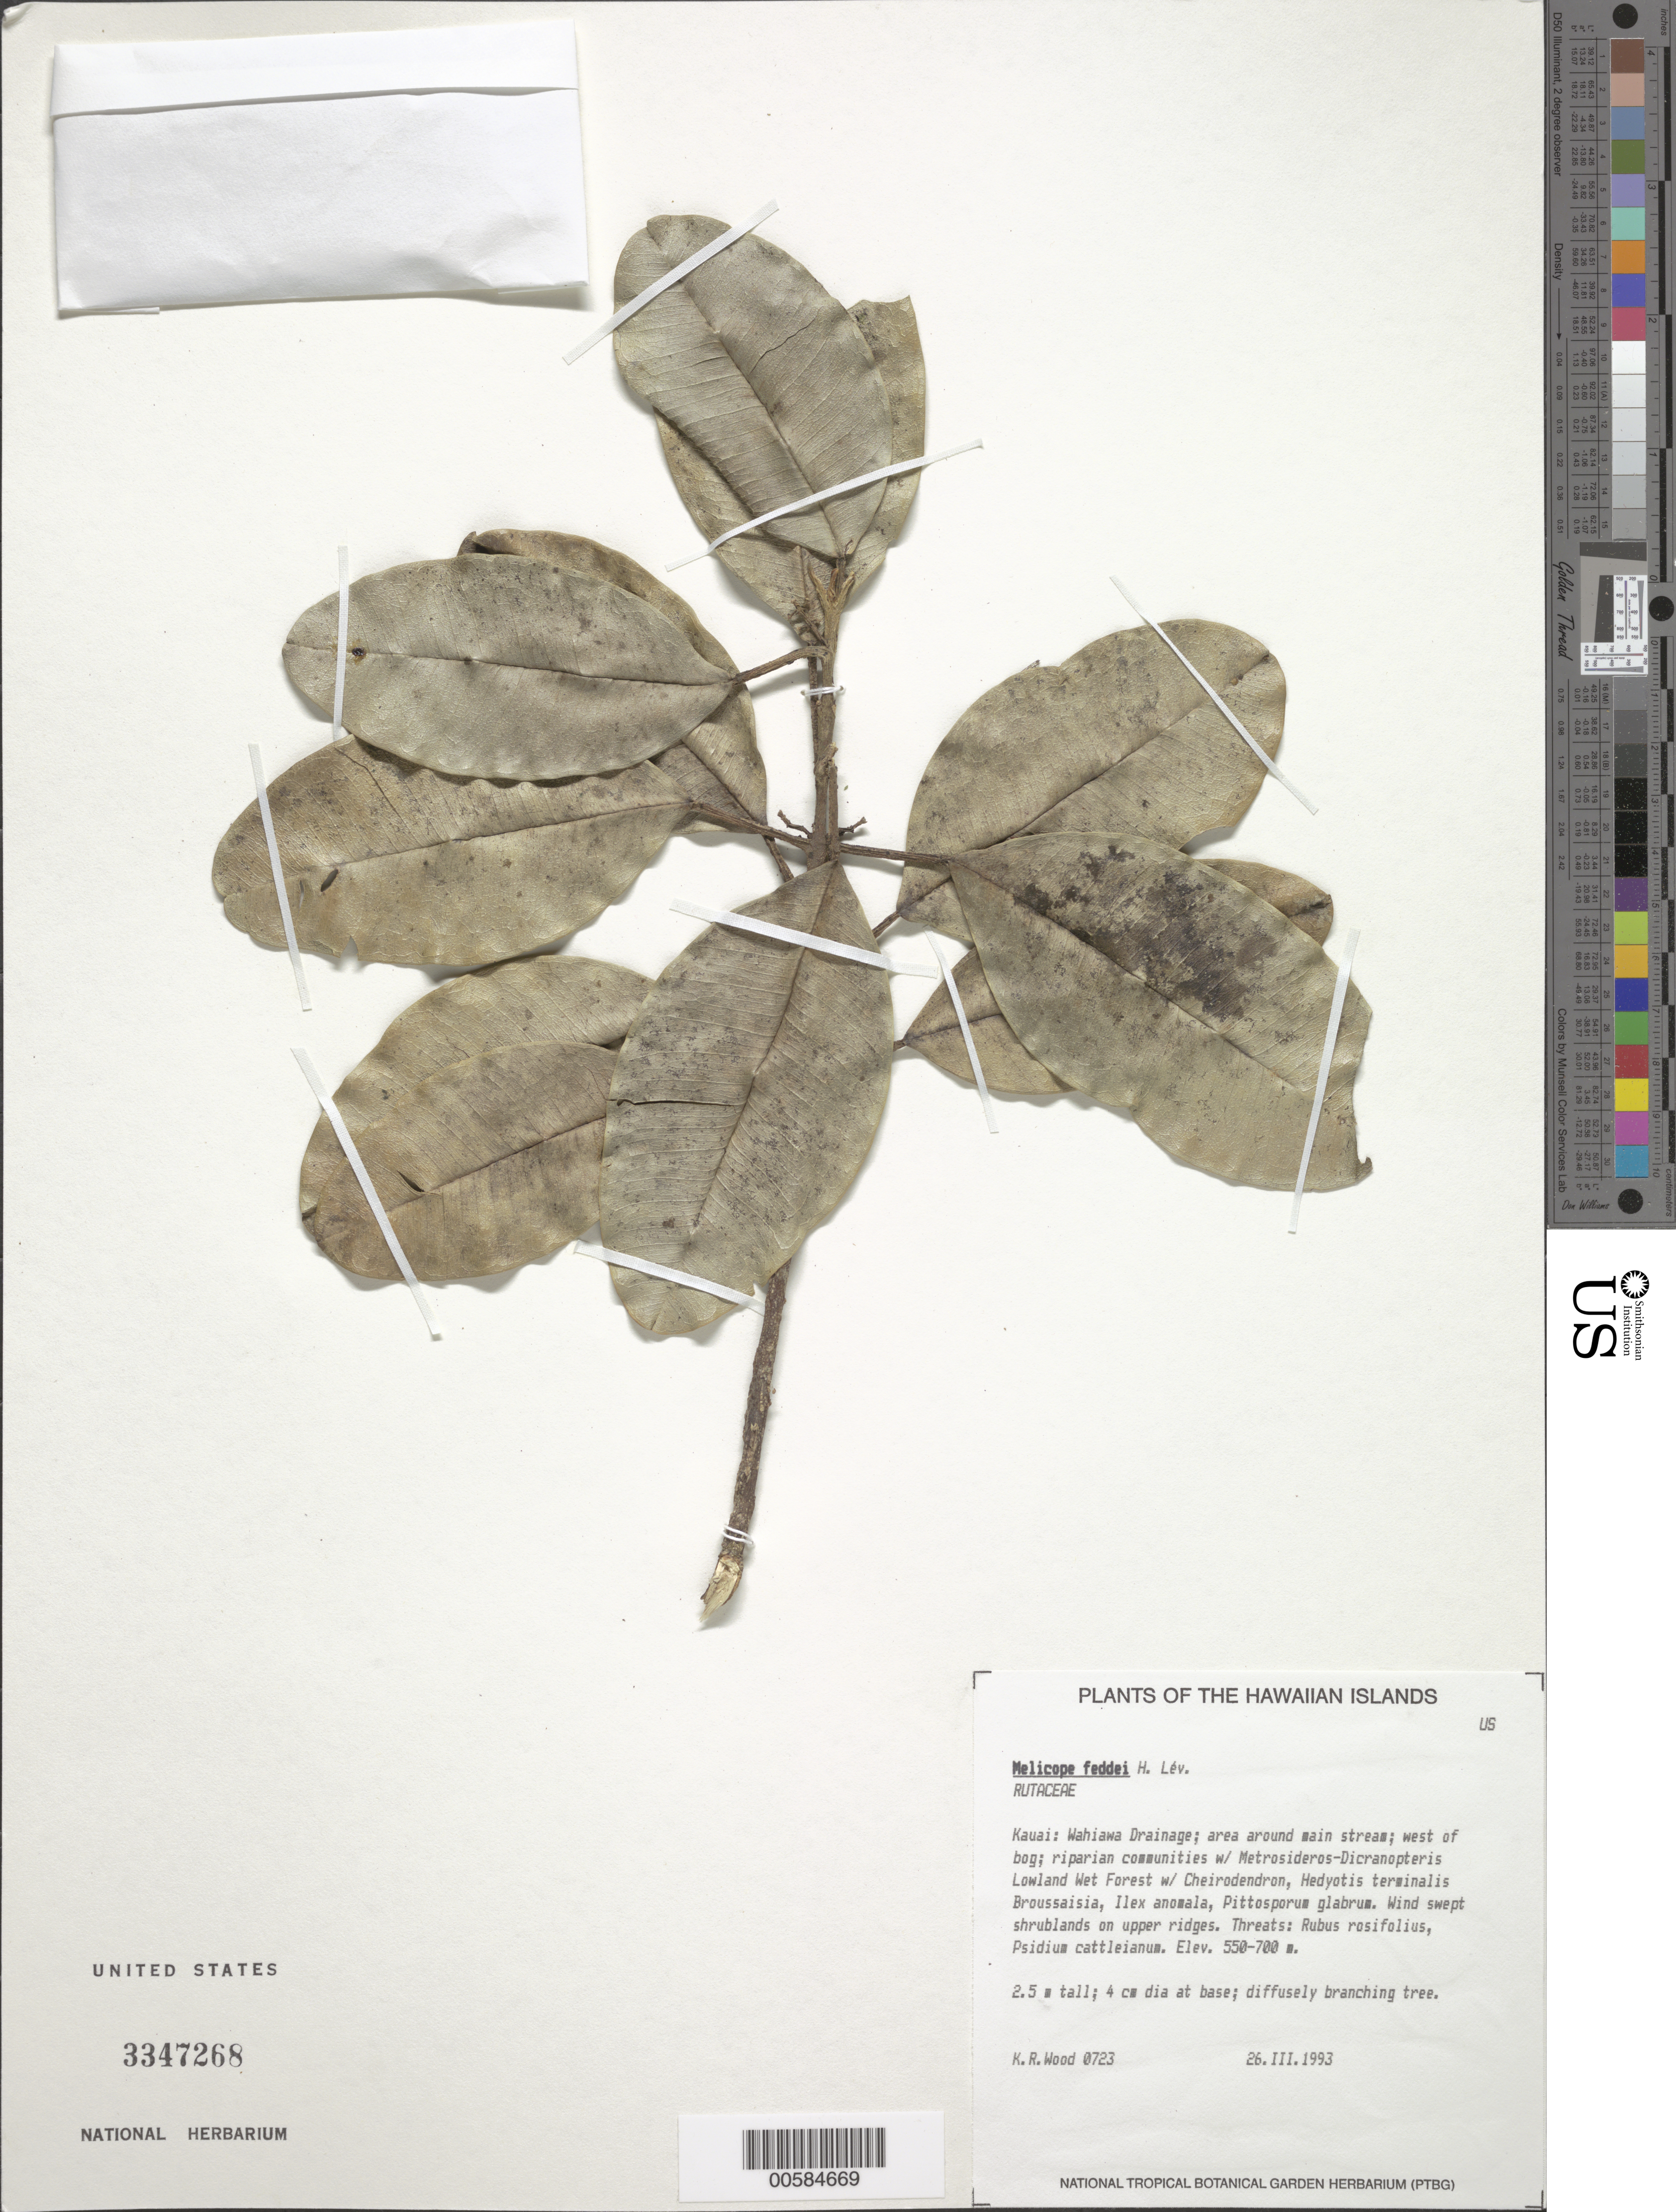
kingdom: Plantae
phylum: Tracheophyta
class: Magnoliopsida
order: Sapindales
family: Rutaceae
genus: Melicope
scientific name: Melicope feddei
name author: (H. Lév.) T.G. Hartley & B.C. Stone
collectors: K. R. Wood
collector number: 0723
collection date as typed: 26 Mar 1993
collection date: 1993-03-26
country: United States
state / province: Hawaii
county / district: Kauai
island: Kaua'i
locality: Wahiawa Drainage; area around main stream; W of bog.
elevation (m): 550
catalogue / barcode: US 3347268